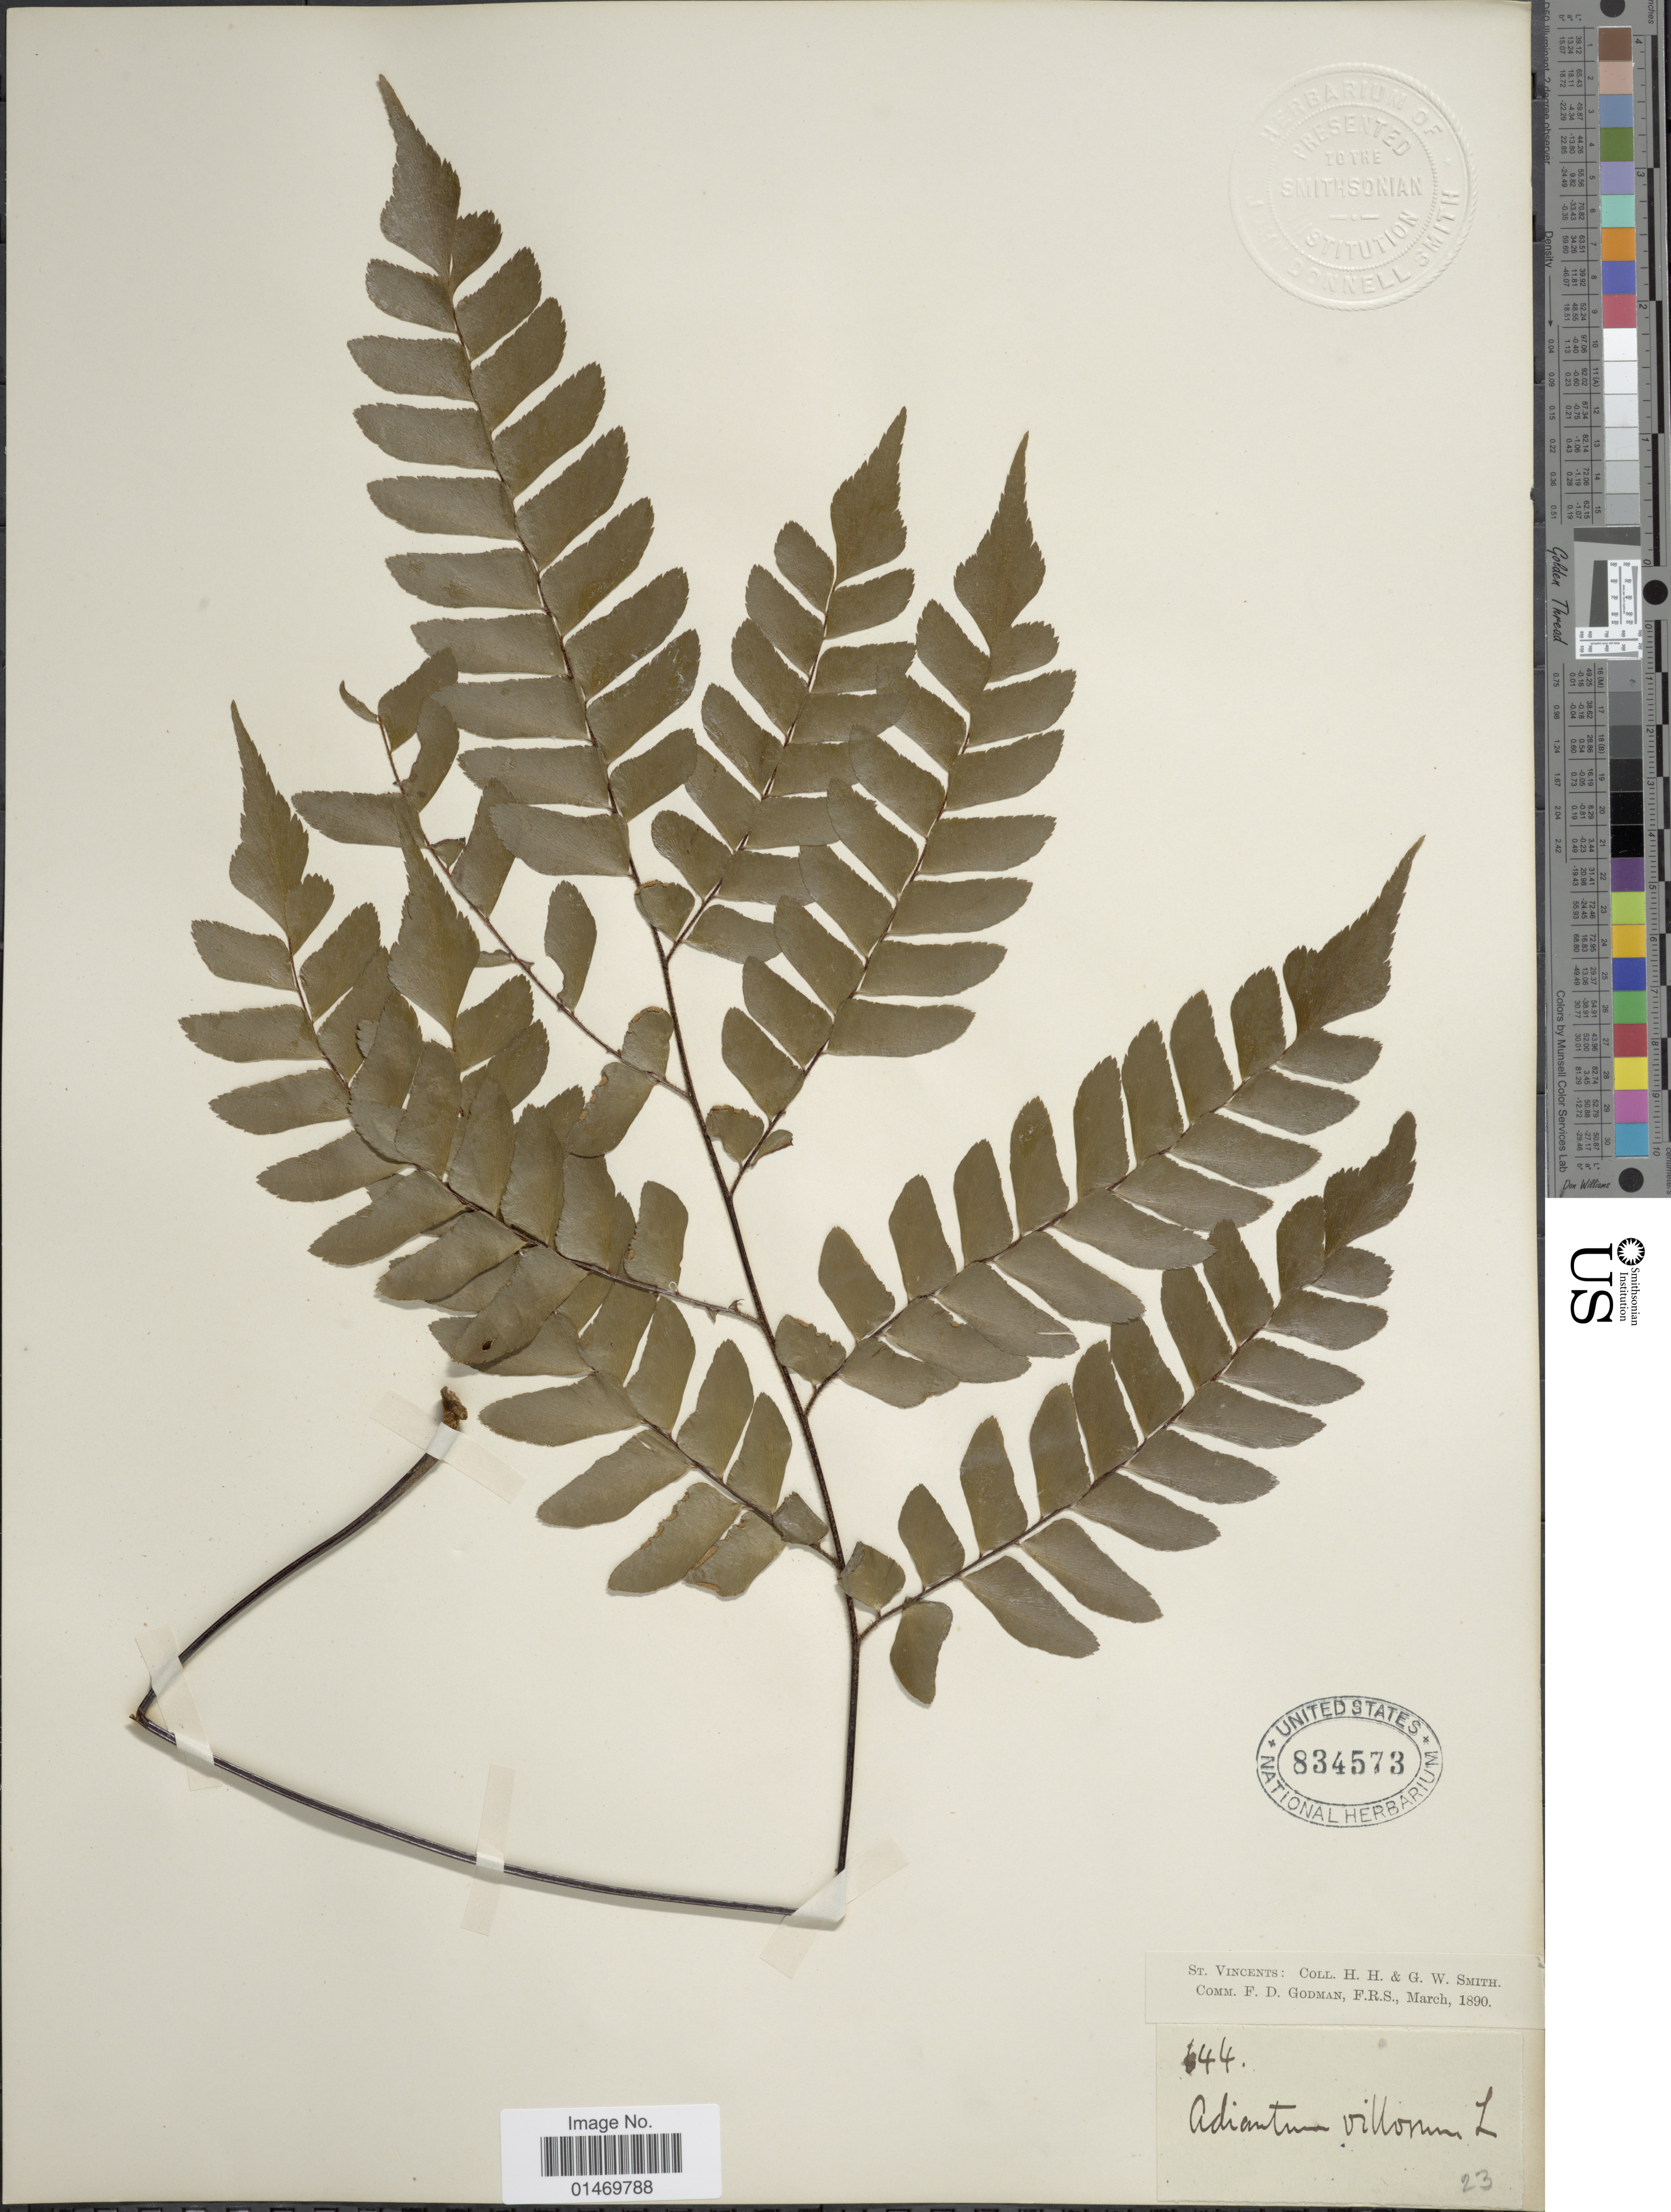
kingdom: Plantae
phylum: Tracheophyta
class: Polypodiopsida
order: Polypodiales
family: Pteridaceae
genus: Adiantum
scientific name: Adiantum villosum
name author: L.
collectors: H. H. Smith & G. Smith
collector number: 144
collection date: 1890-03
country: St. Vincent - Grenadines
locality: St. Vincents.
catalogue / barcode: US 834573